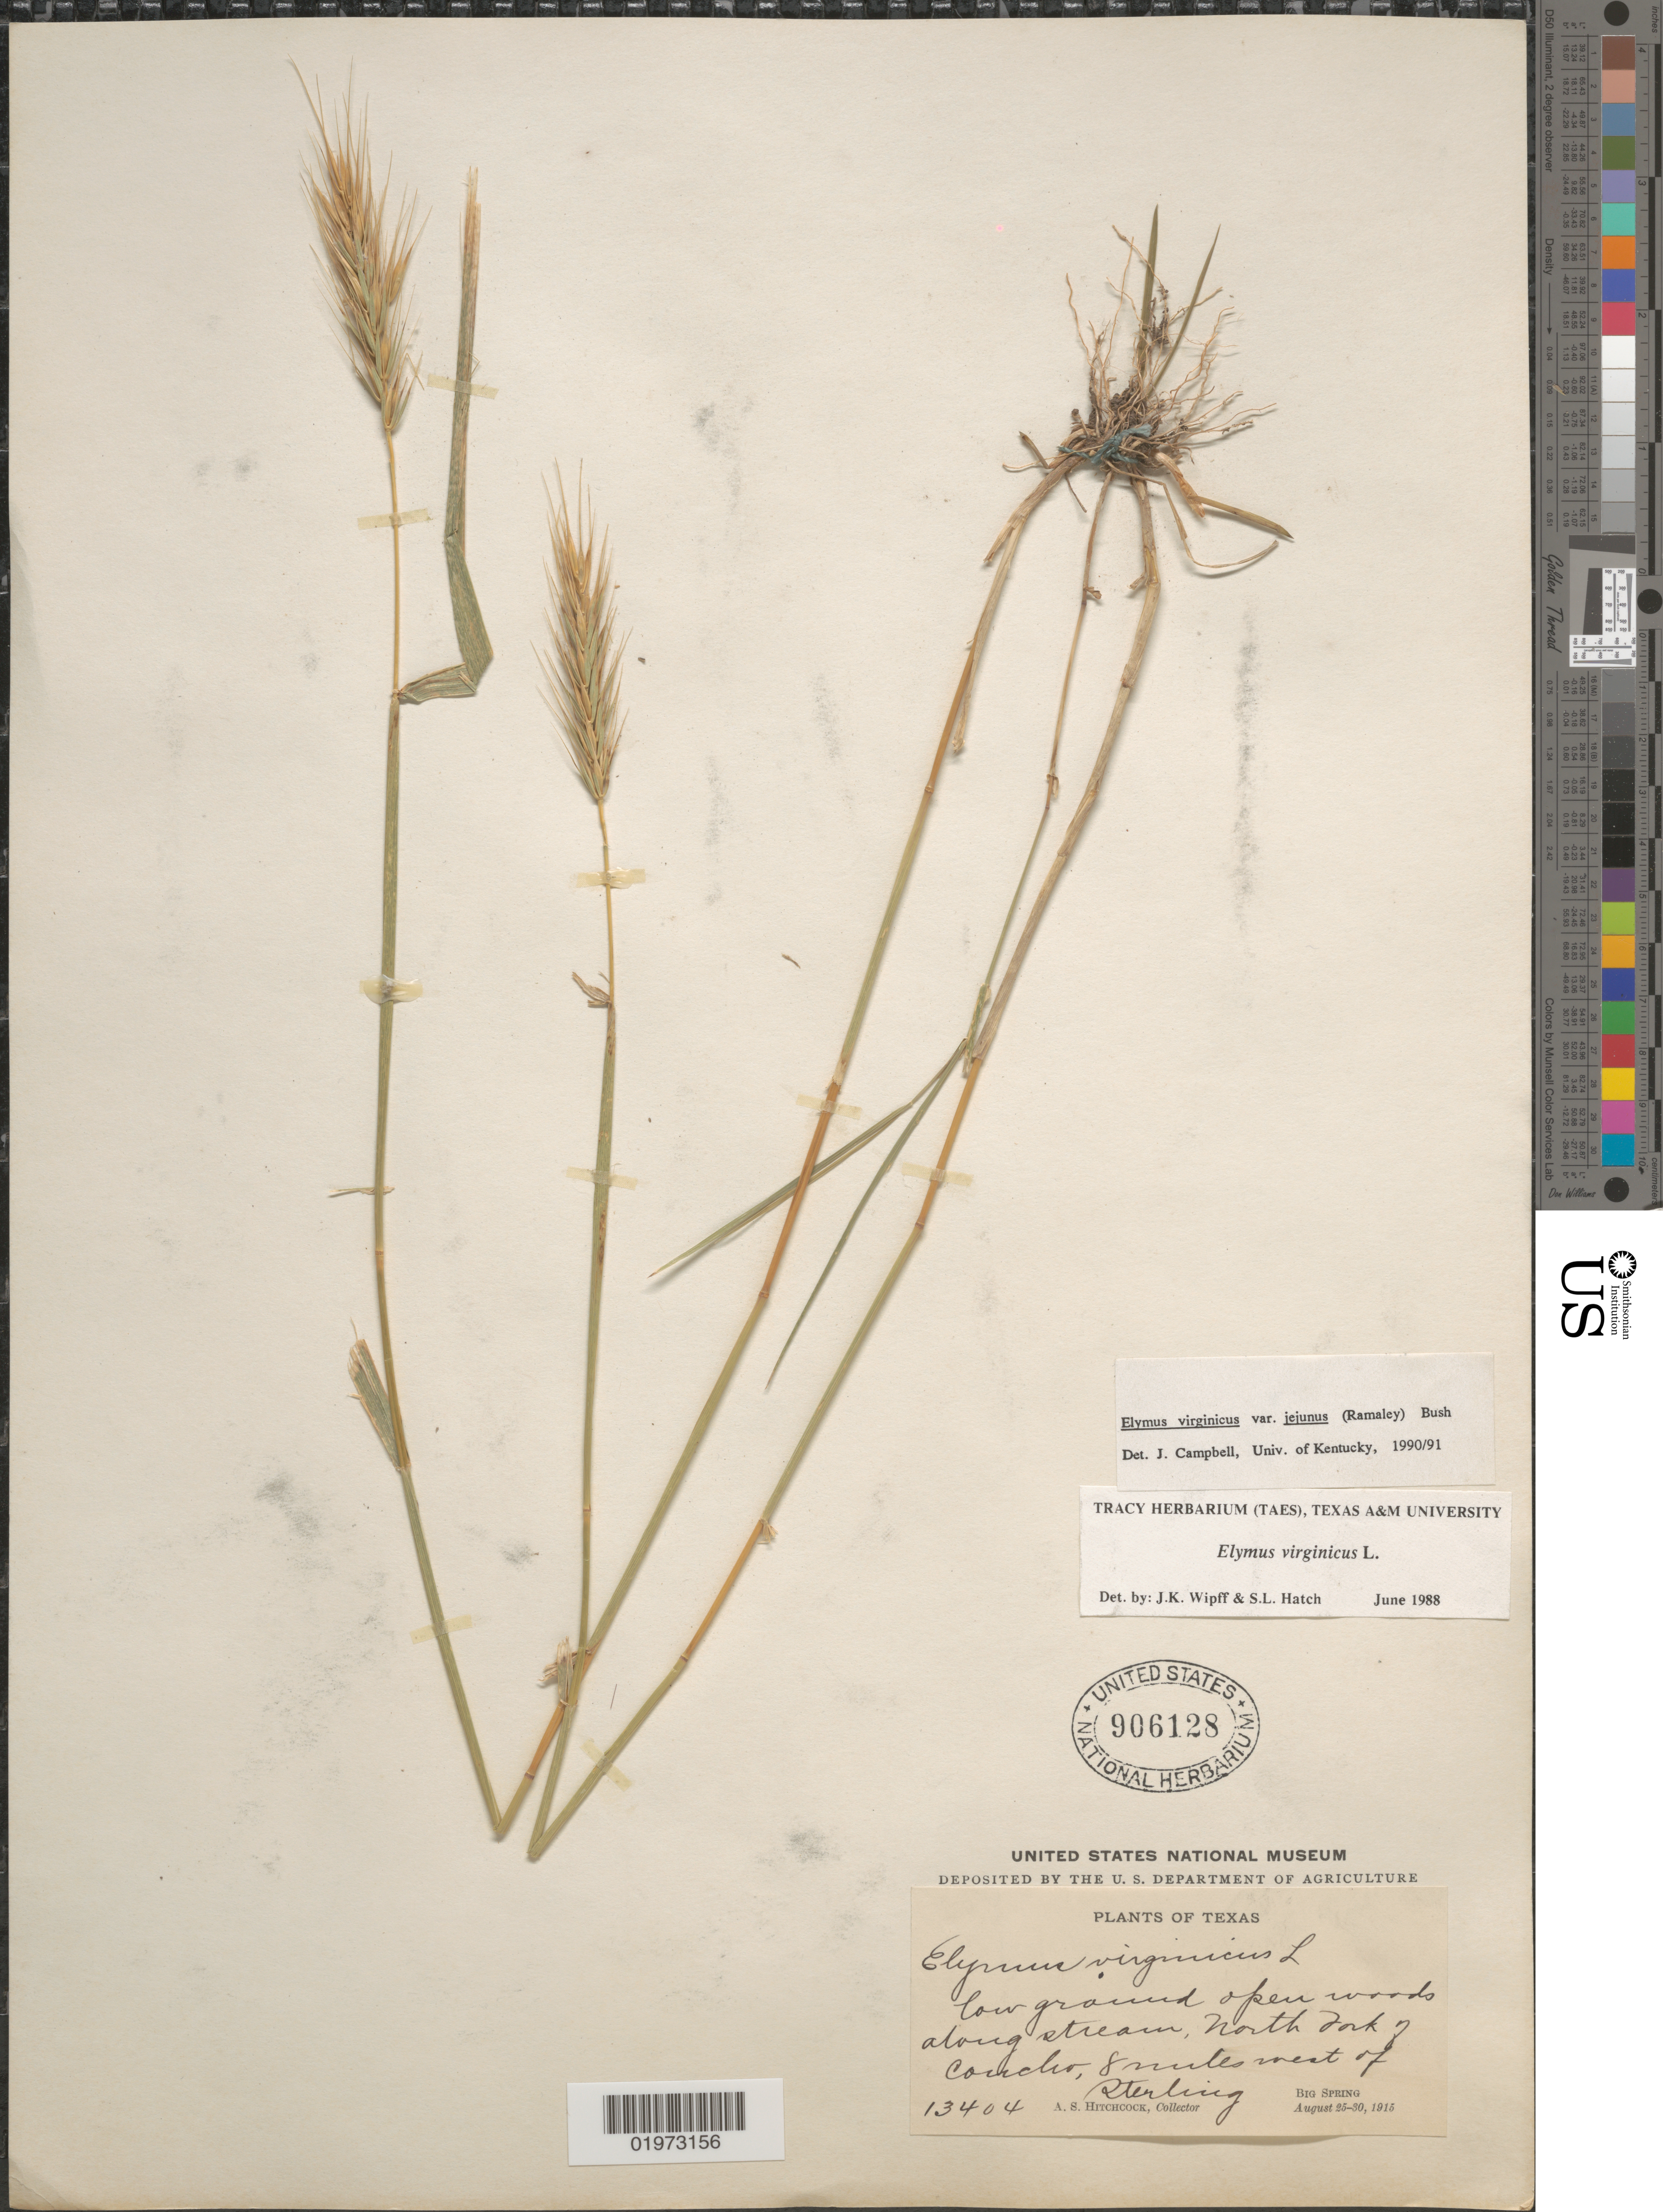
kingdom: Plantae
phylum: Tracheophyta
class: Liliopsida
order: Poales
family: Poaceae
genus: Elymus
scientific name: Elymus virginicus var. virginicus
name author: L.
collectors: A. S. Hitchcock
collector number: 13404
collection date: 1915-08-25/1915-08-30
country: United States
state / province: Texas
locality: Low ground open woods along stream, North Fork of Concho, 8 miles west of Sterling. Big Spring.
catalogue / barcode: US 906128